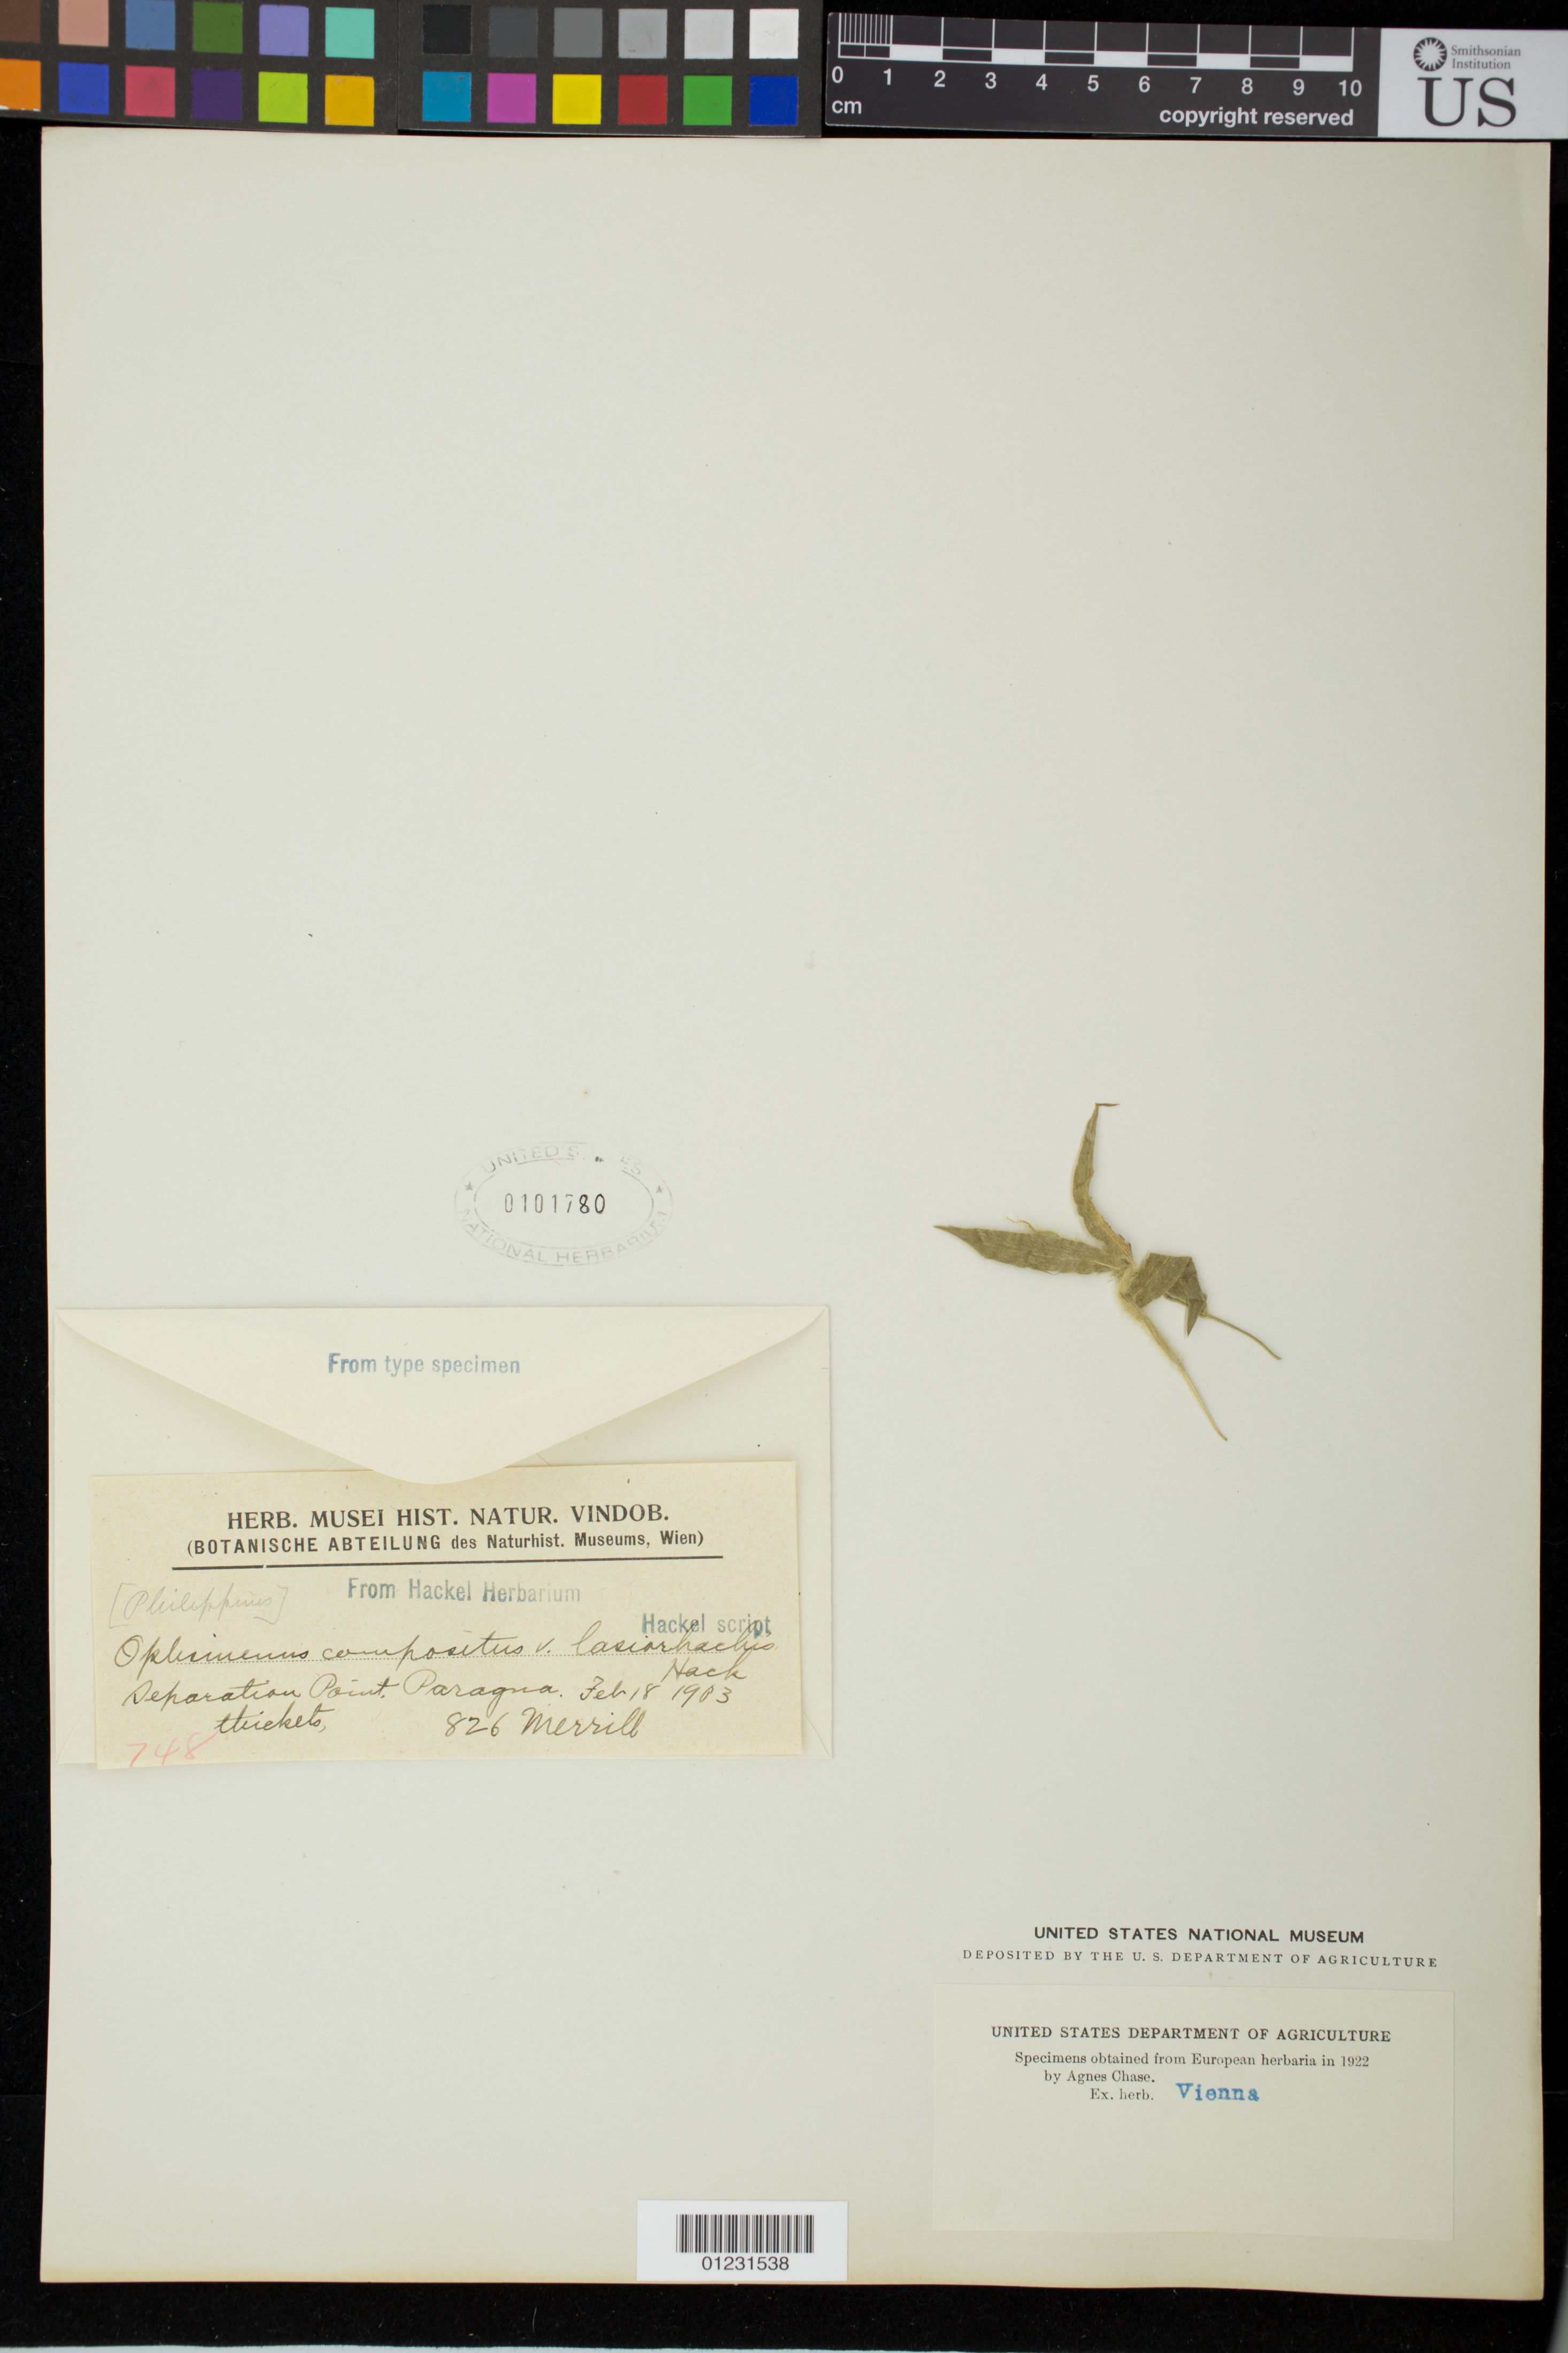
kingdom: Plantae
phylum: Tracheophyta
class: Liliopsida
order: Poales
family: Poaceae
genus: Oplismenus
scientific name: Oplismenus compositus var. lasiorachis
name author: Hack.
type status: Type Collection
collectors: E. D. Merrill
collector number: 826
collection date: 1903-02-18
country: Philippines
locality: Separation Point, Paragua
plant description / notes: Fragmentary material of type specimen ex herb. Vienna.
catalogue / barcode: US 101780